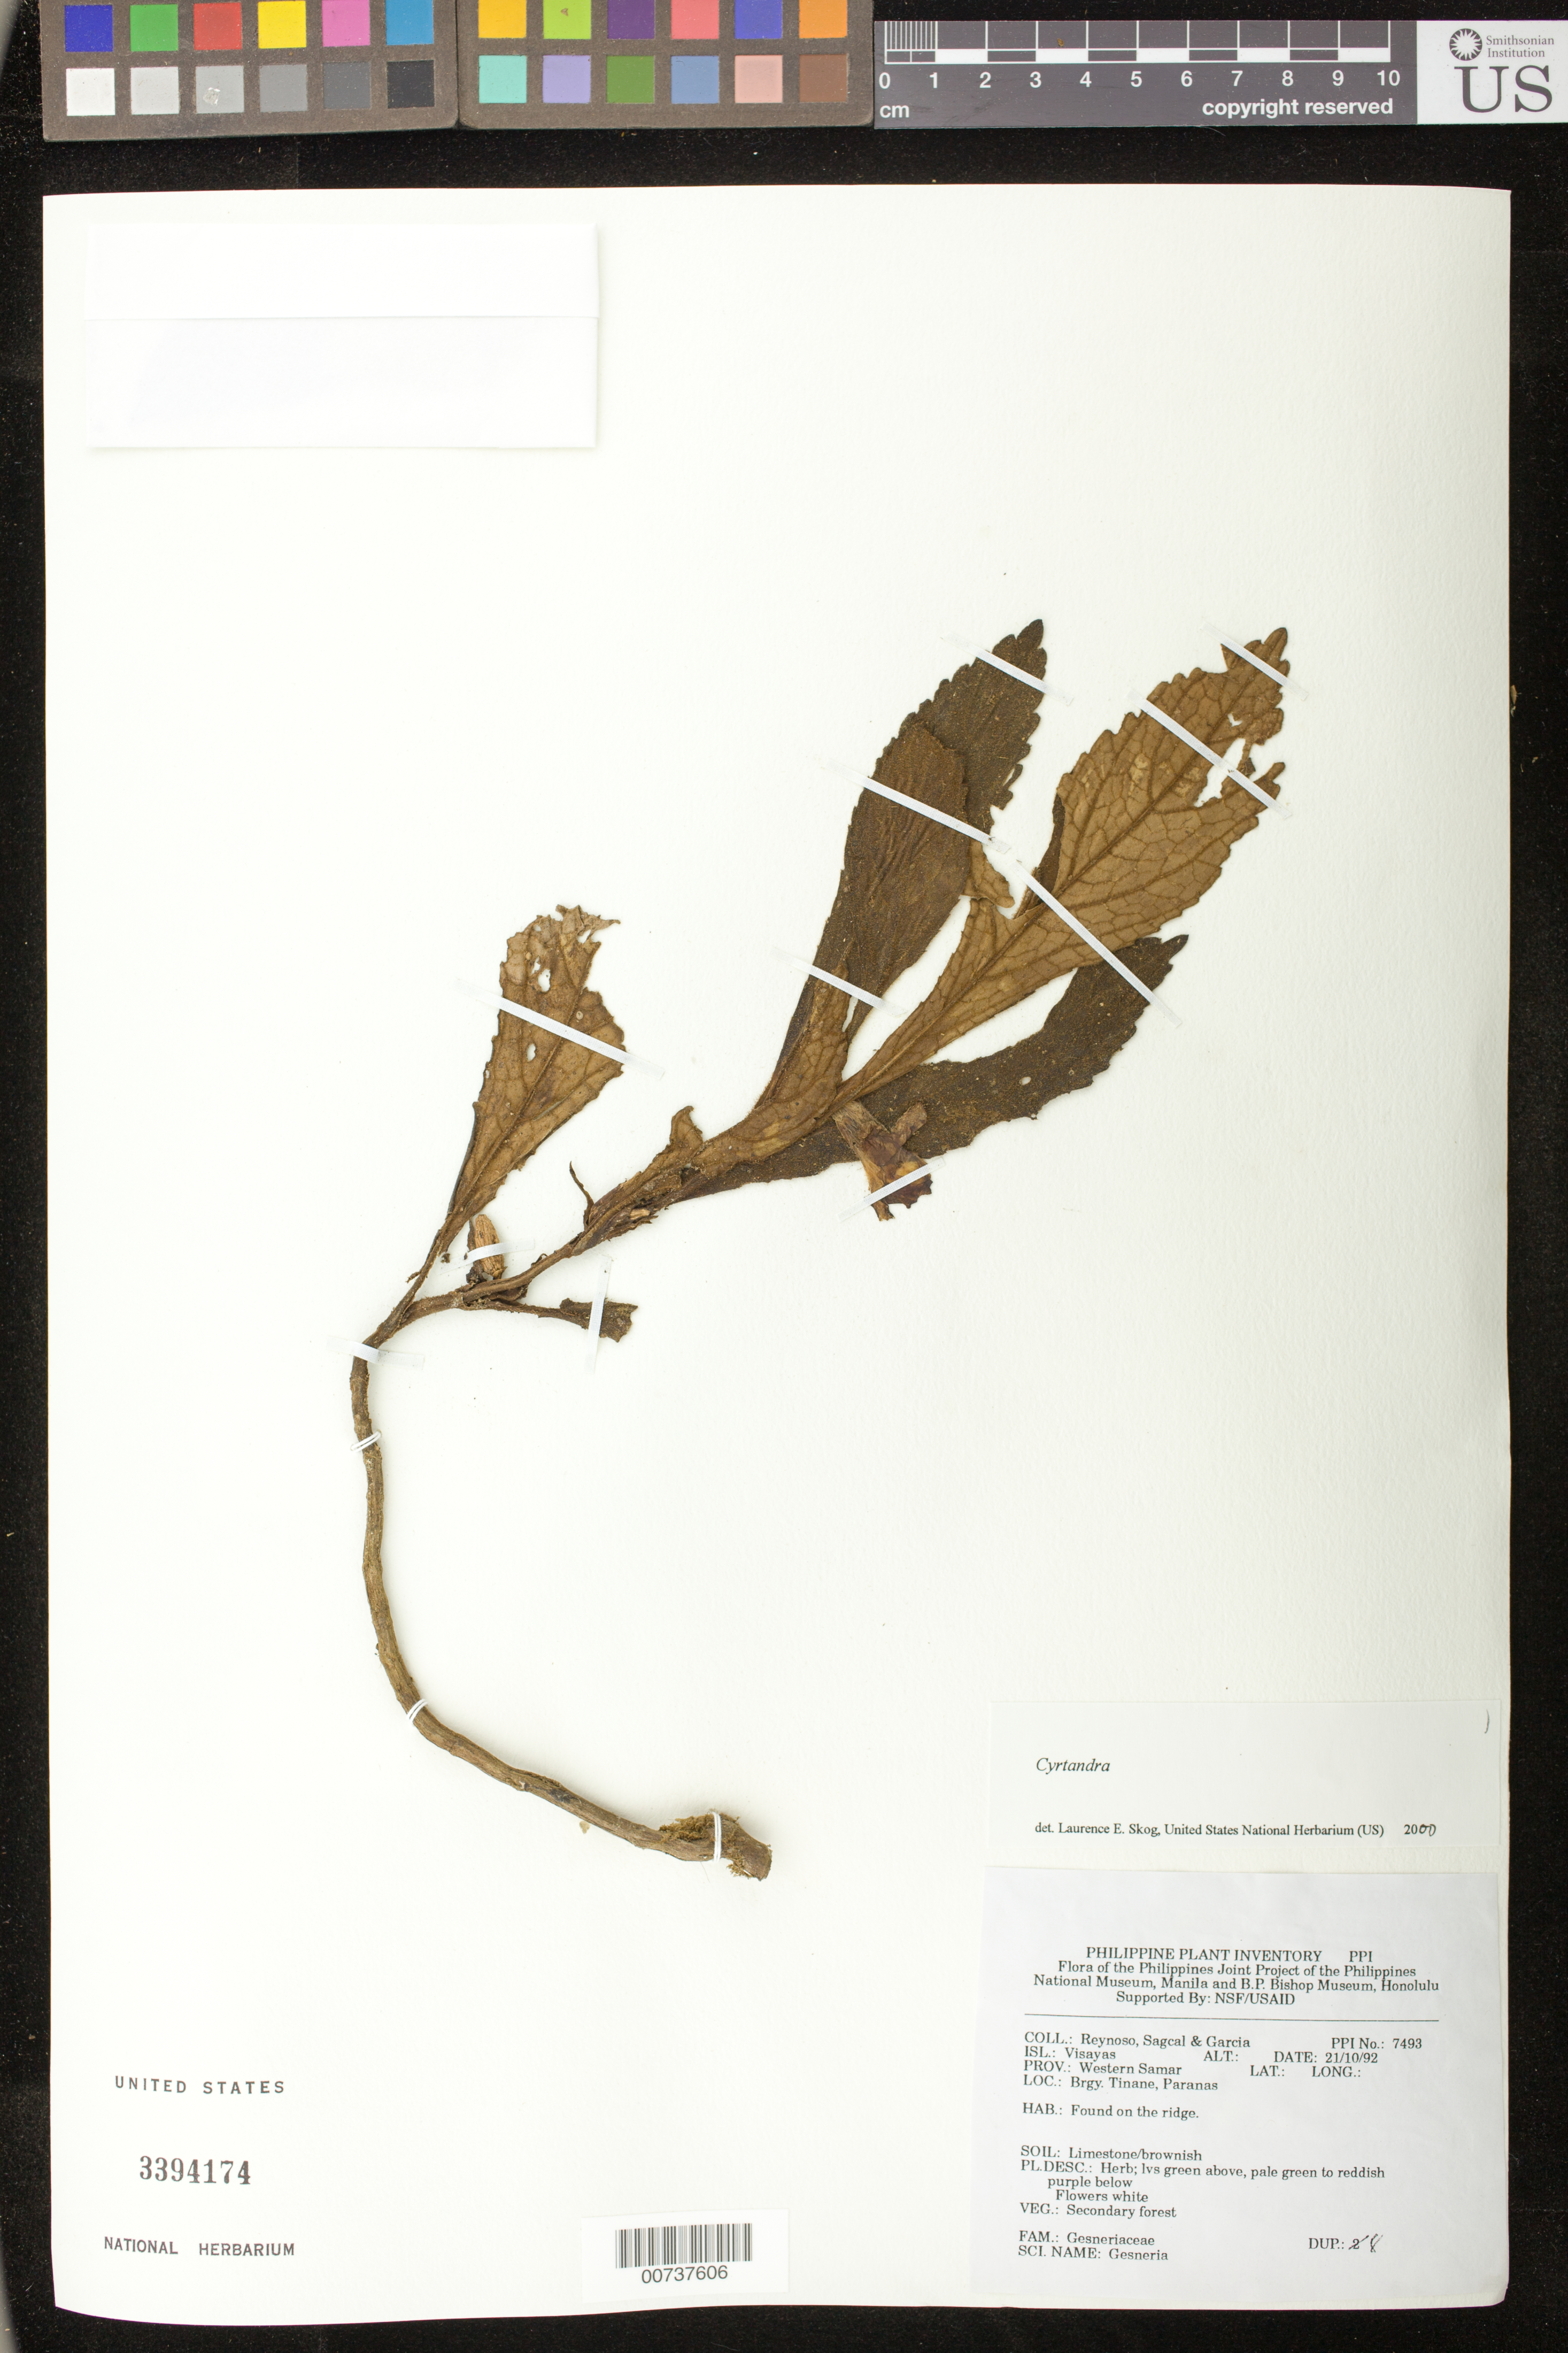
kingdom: Plantae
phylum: Tracheophyta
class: Magnoliopsida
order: Lamiales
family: Gesneriaceae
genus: Cyrtandra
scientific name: Cyrtandra sp.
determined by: Skog, Laurence E.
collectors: E. Reynoso, E. Sagcal & H. Garcia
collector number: PPI No. 7493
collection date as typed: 21 Oct 1992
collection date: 1992-10-21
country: Philippines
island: Visayas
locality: Prov. Western Samar; Brgy. Tinane, Paranas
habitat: Secondary forest; soil limestone/brownish; found on the ridge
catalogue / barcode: US 3394174